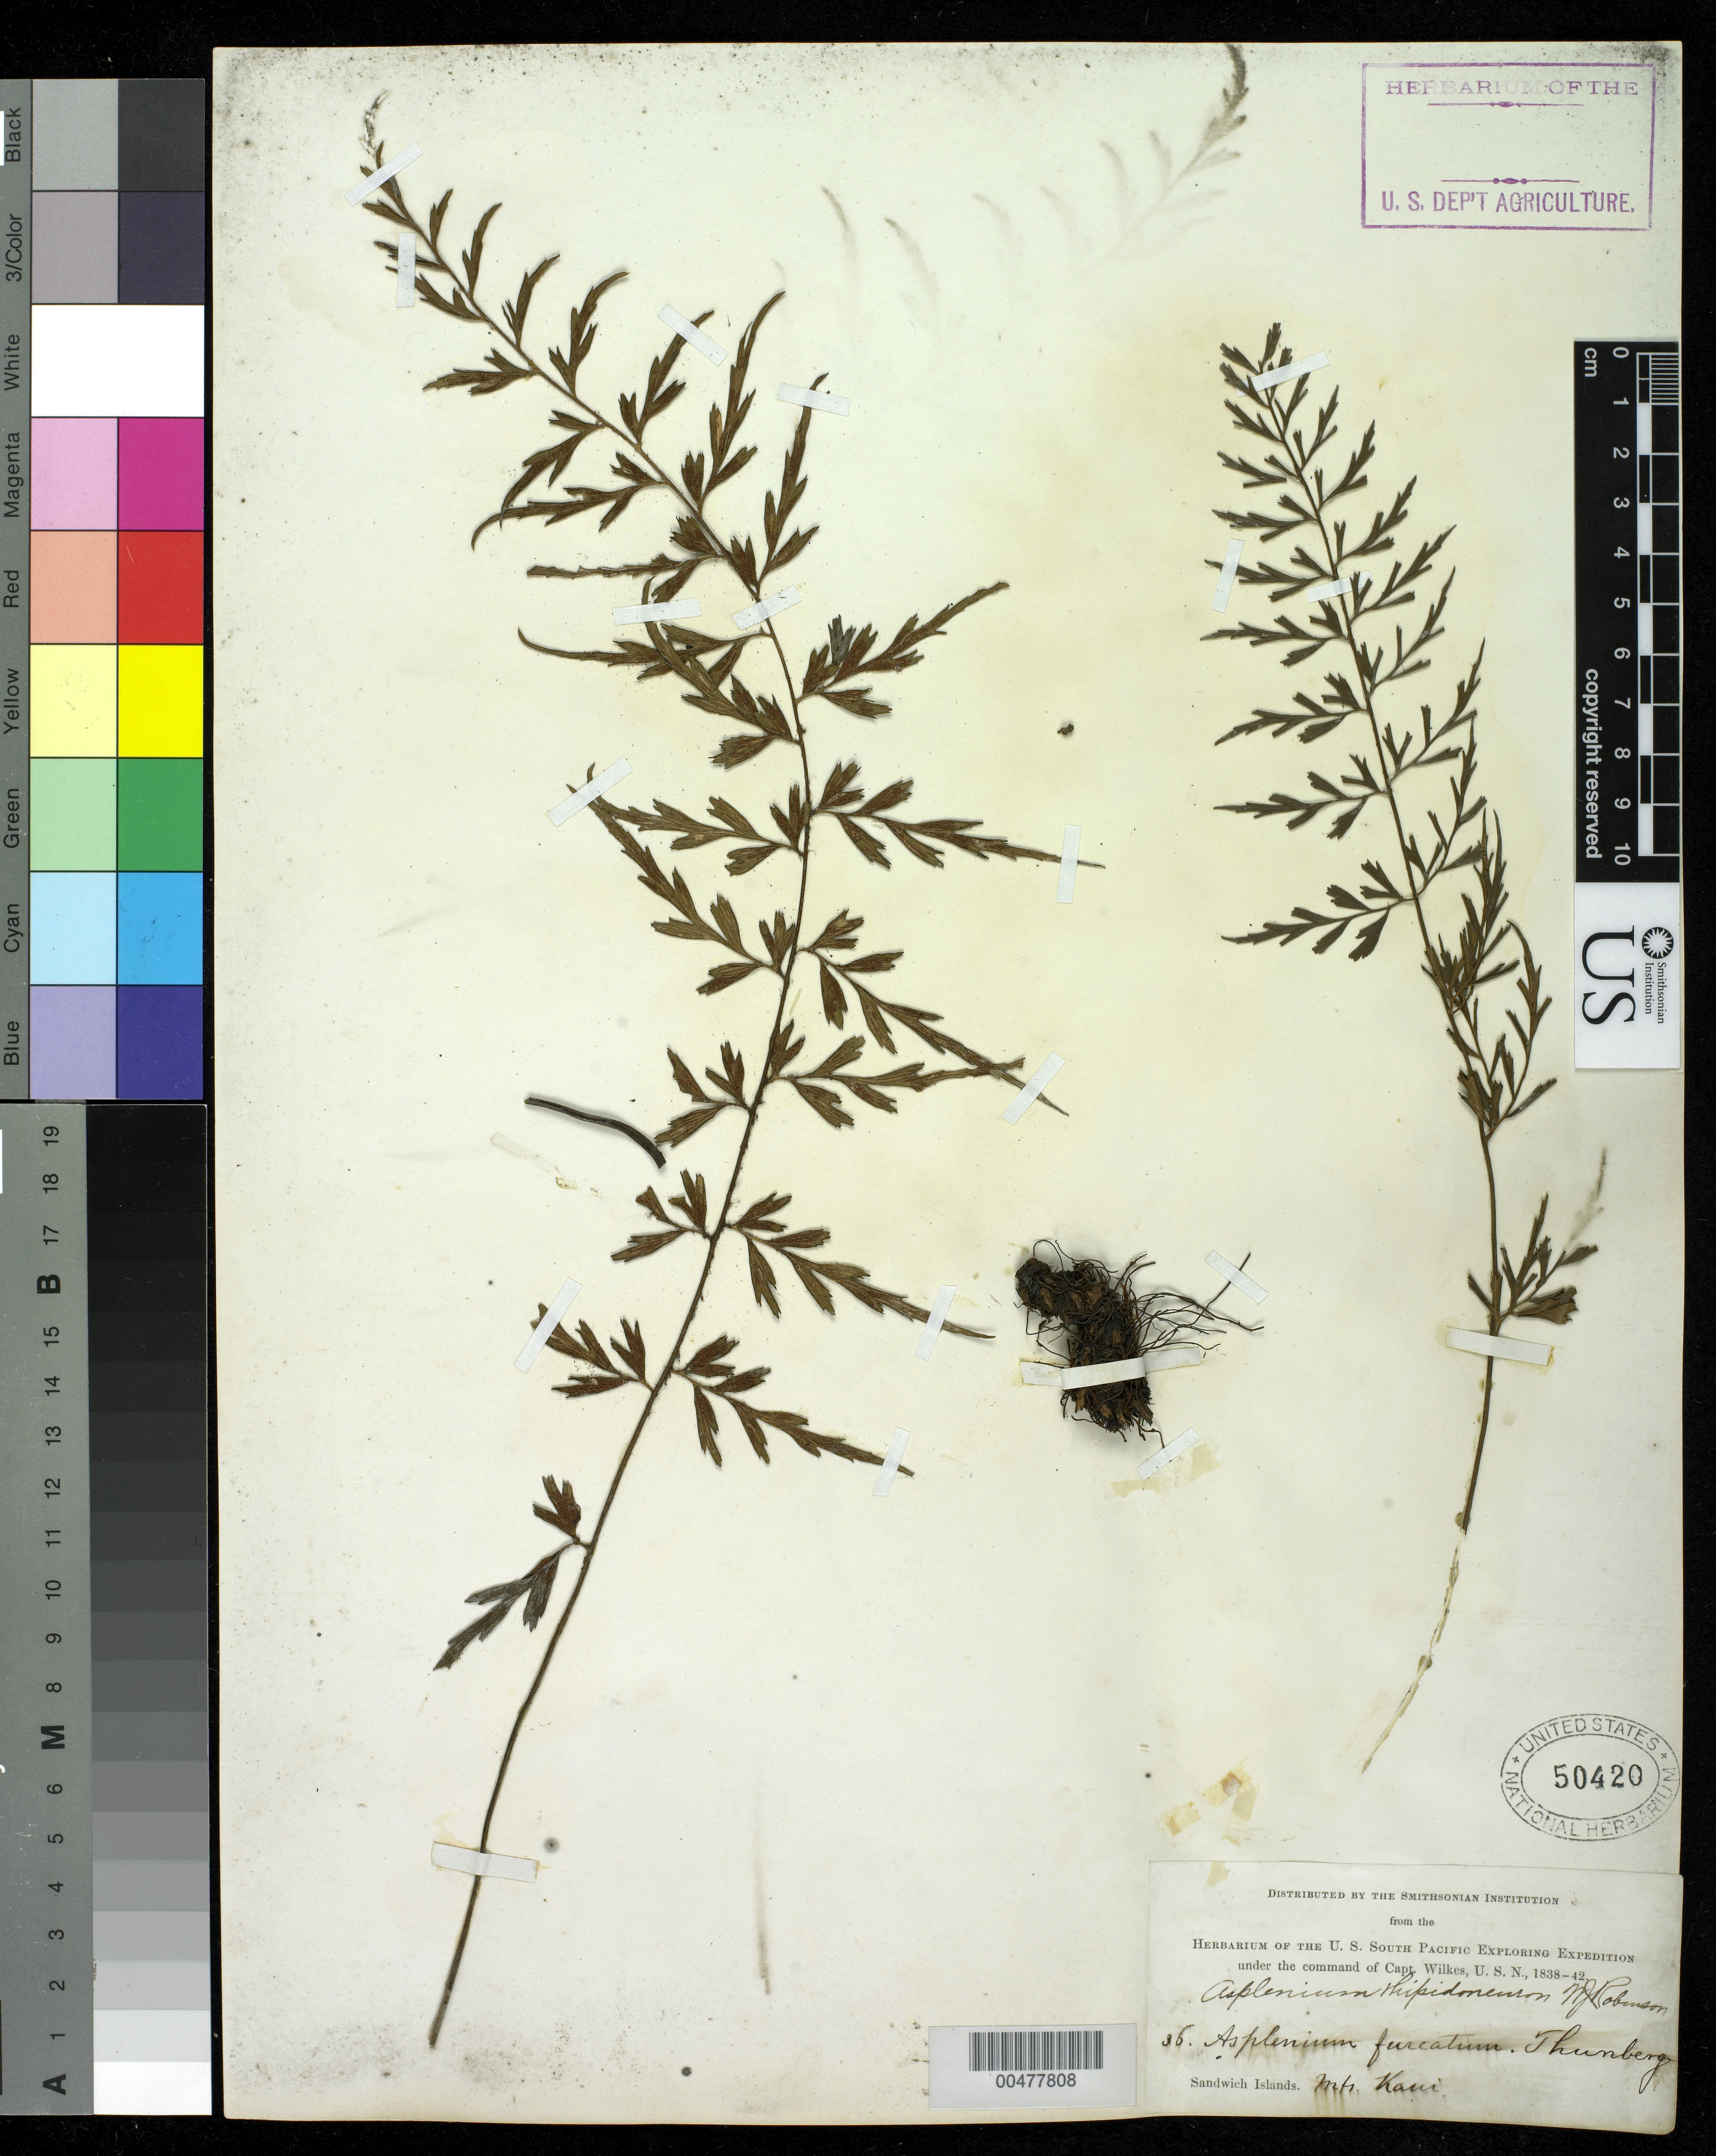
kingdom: Plantae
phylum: Tracheophyta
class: Polypodiopsida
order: Polypodiales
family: Aspleniaceae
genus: Asplenium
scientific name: Asplenium aethiopicum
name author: (Burm. f.) Bech.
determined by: Wagner, W. L., (BOT), Smithsonian Institution - National Museum of Natural History (UNITED STATES)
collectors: Wilkes Explor. Exped.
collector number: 36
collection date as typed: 1838 to -- --- 1842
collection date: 1838/1842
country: United States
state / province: Hawaii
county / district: Kauai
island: Kaua'i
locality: Mts. Kaui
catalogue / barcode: US 50420